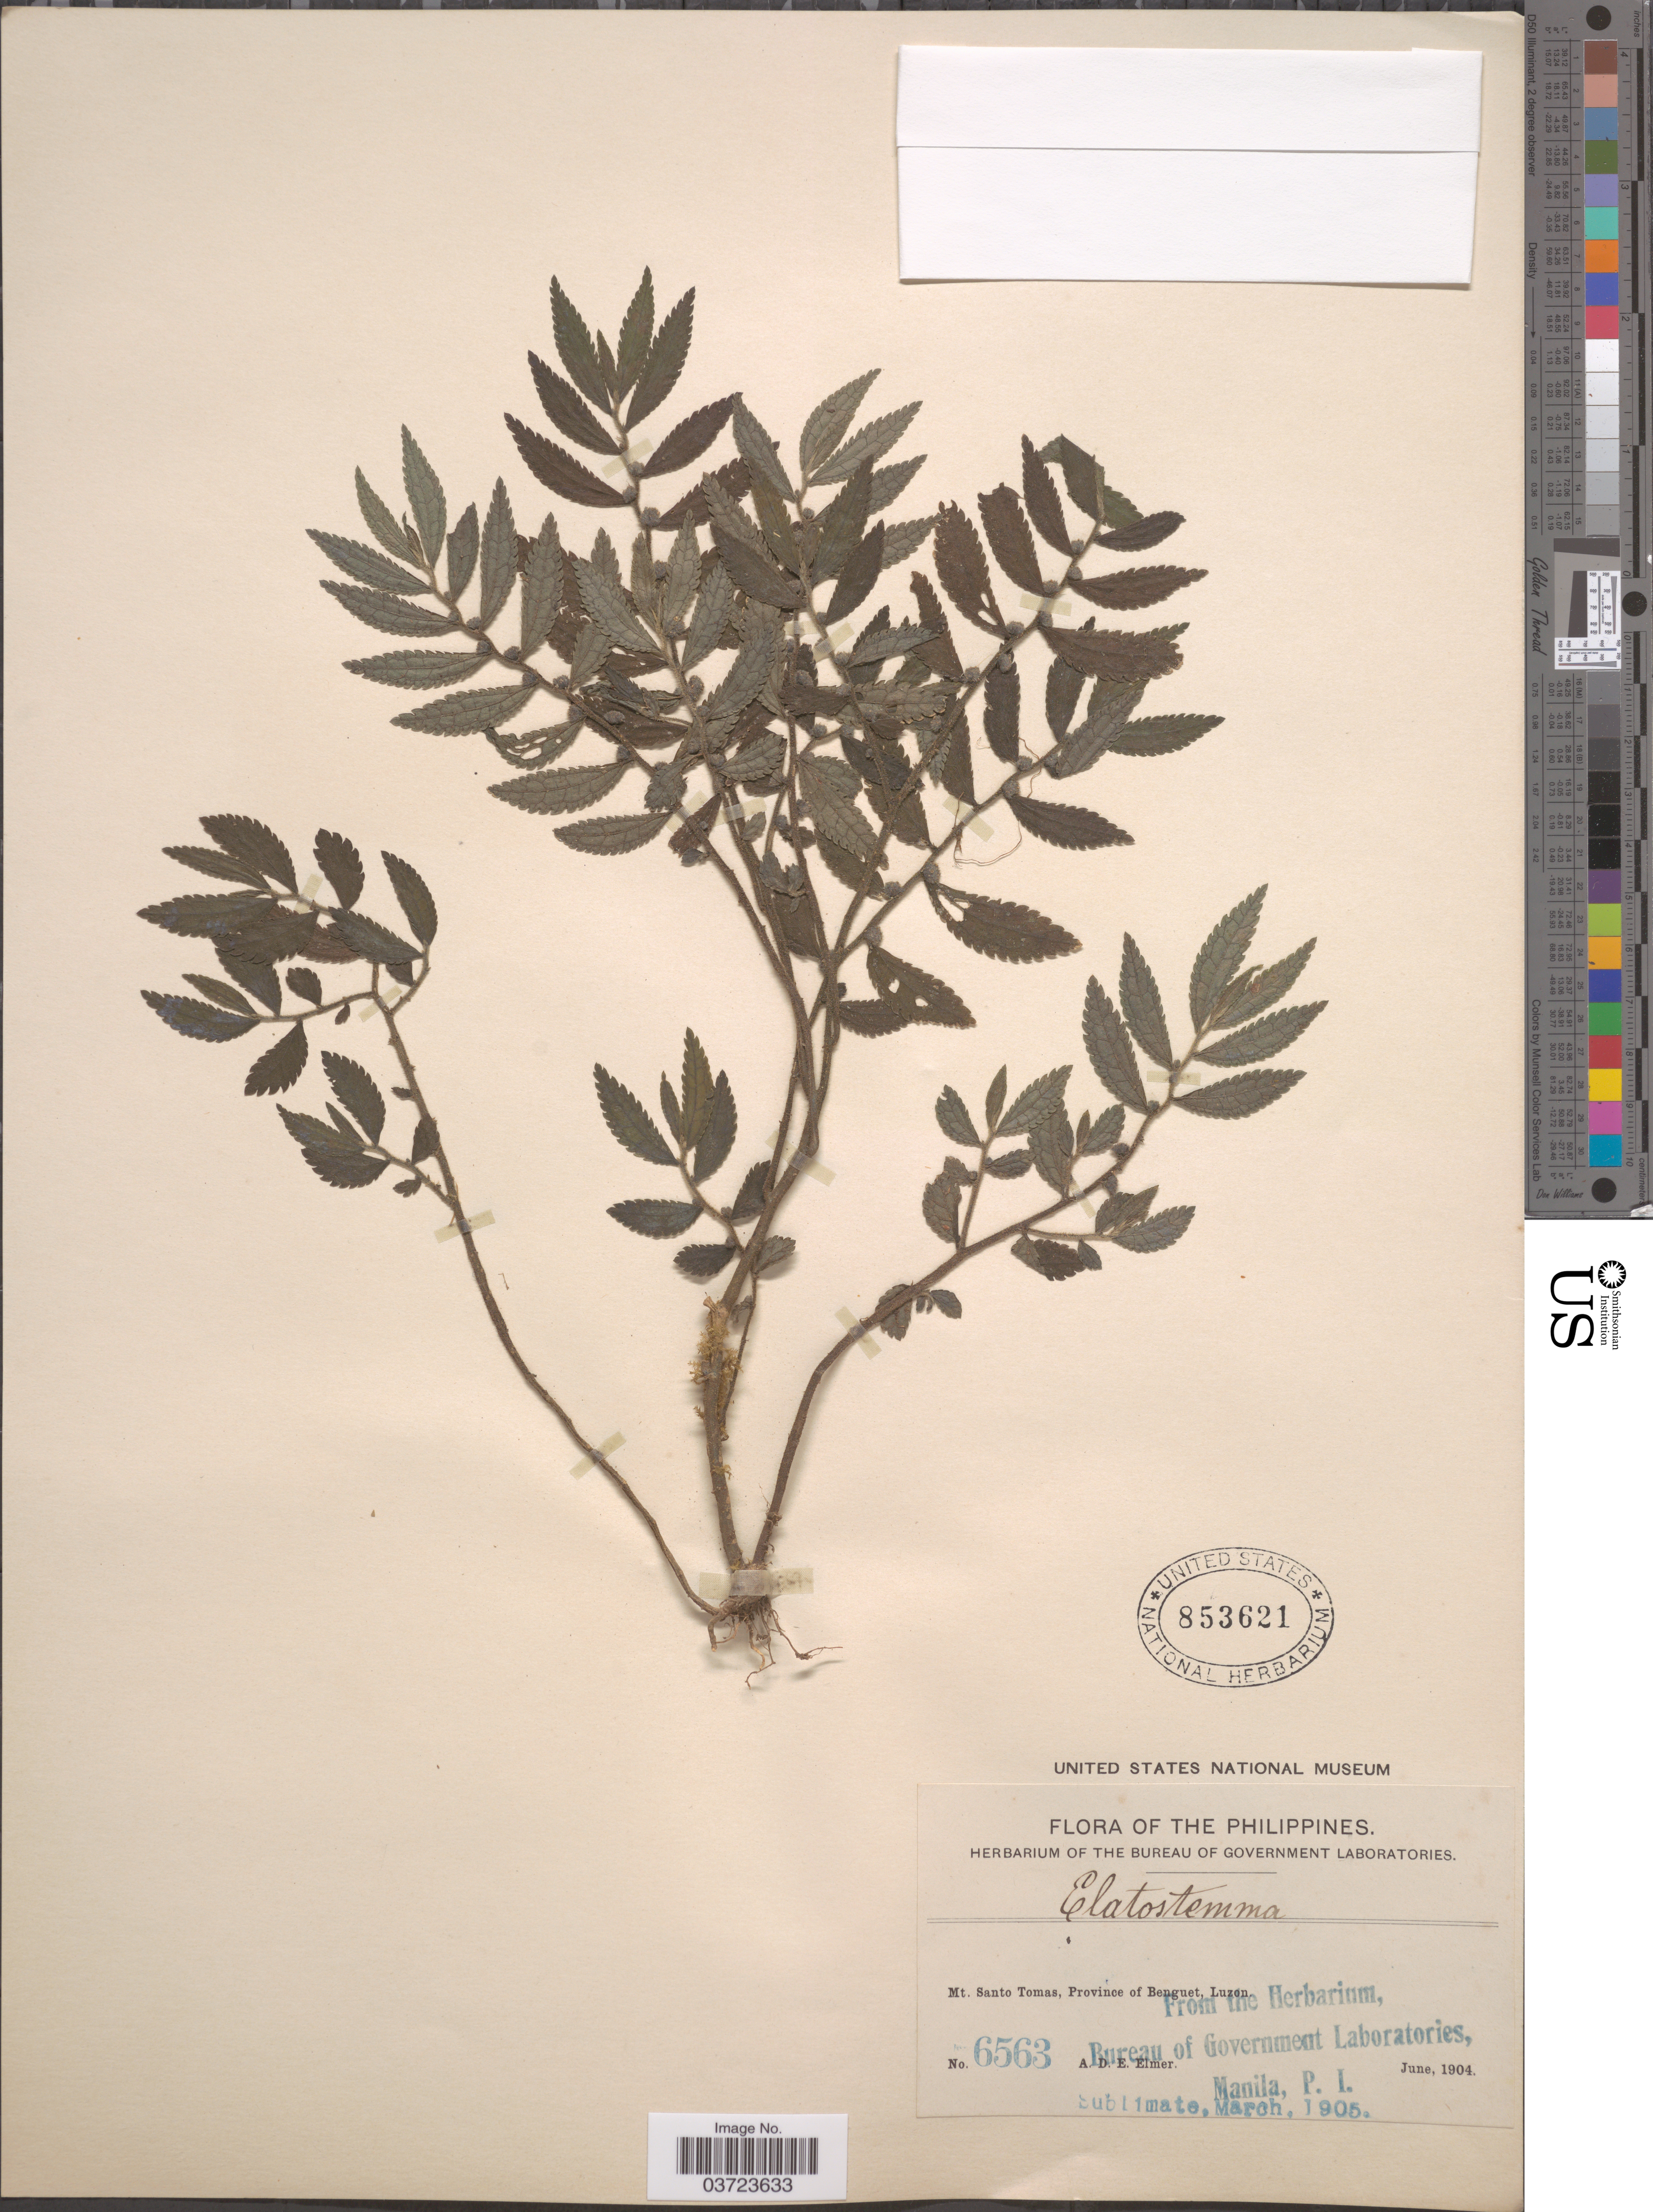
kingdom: Plantae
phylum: Tracheophyta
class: Magnoliopsida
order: Rosales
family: Urticaceae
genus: Elatostema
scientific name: Elatostema sp.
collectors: A. D. E. Elmer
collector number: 6563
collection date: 1904-06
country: Philippines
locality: Mt. Santo Tomas, Province of Benguet, Luzon.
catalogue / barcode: US 853621